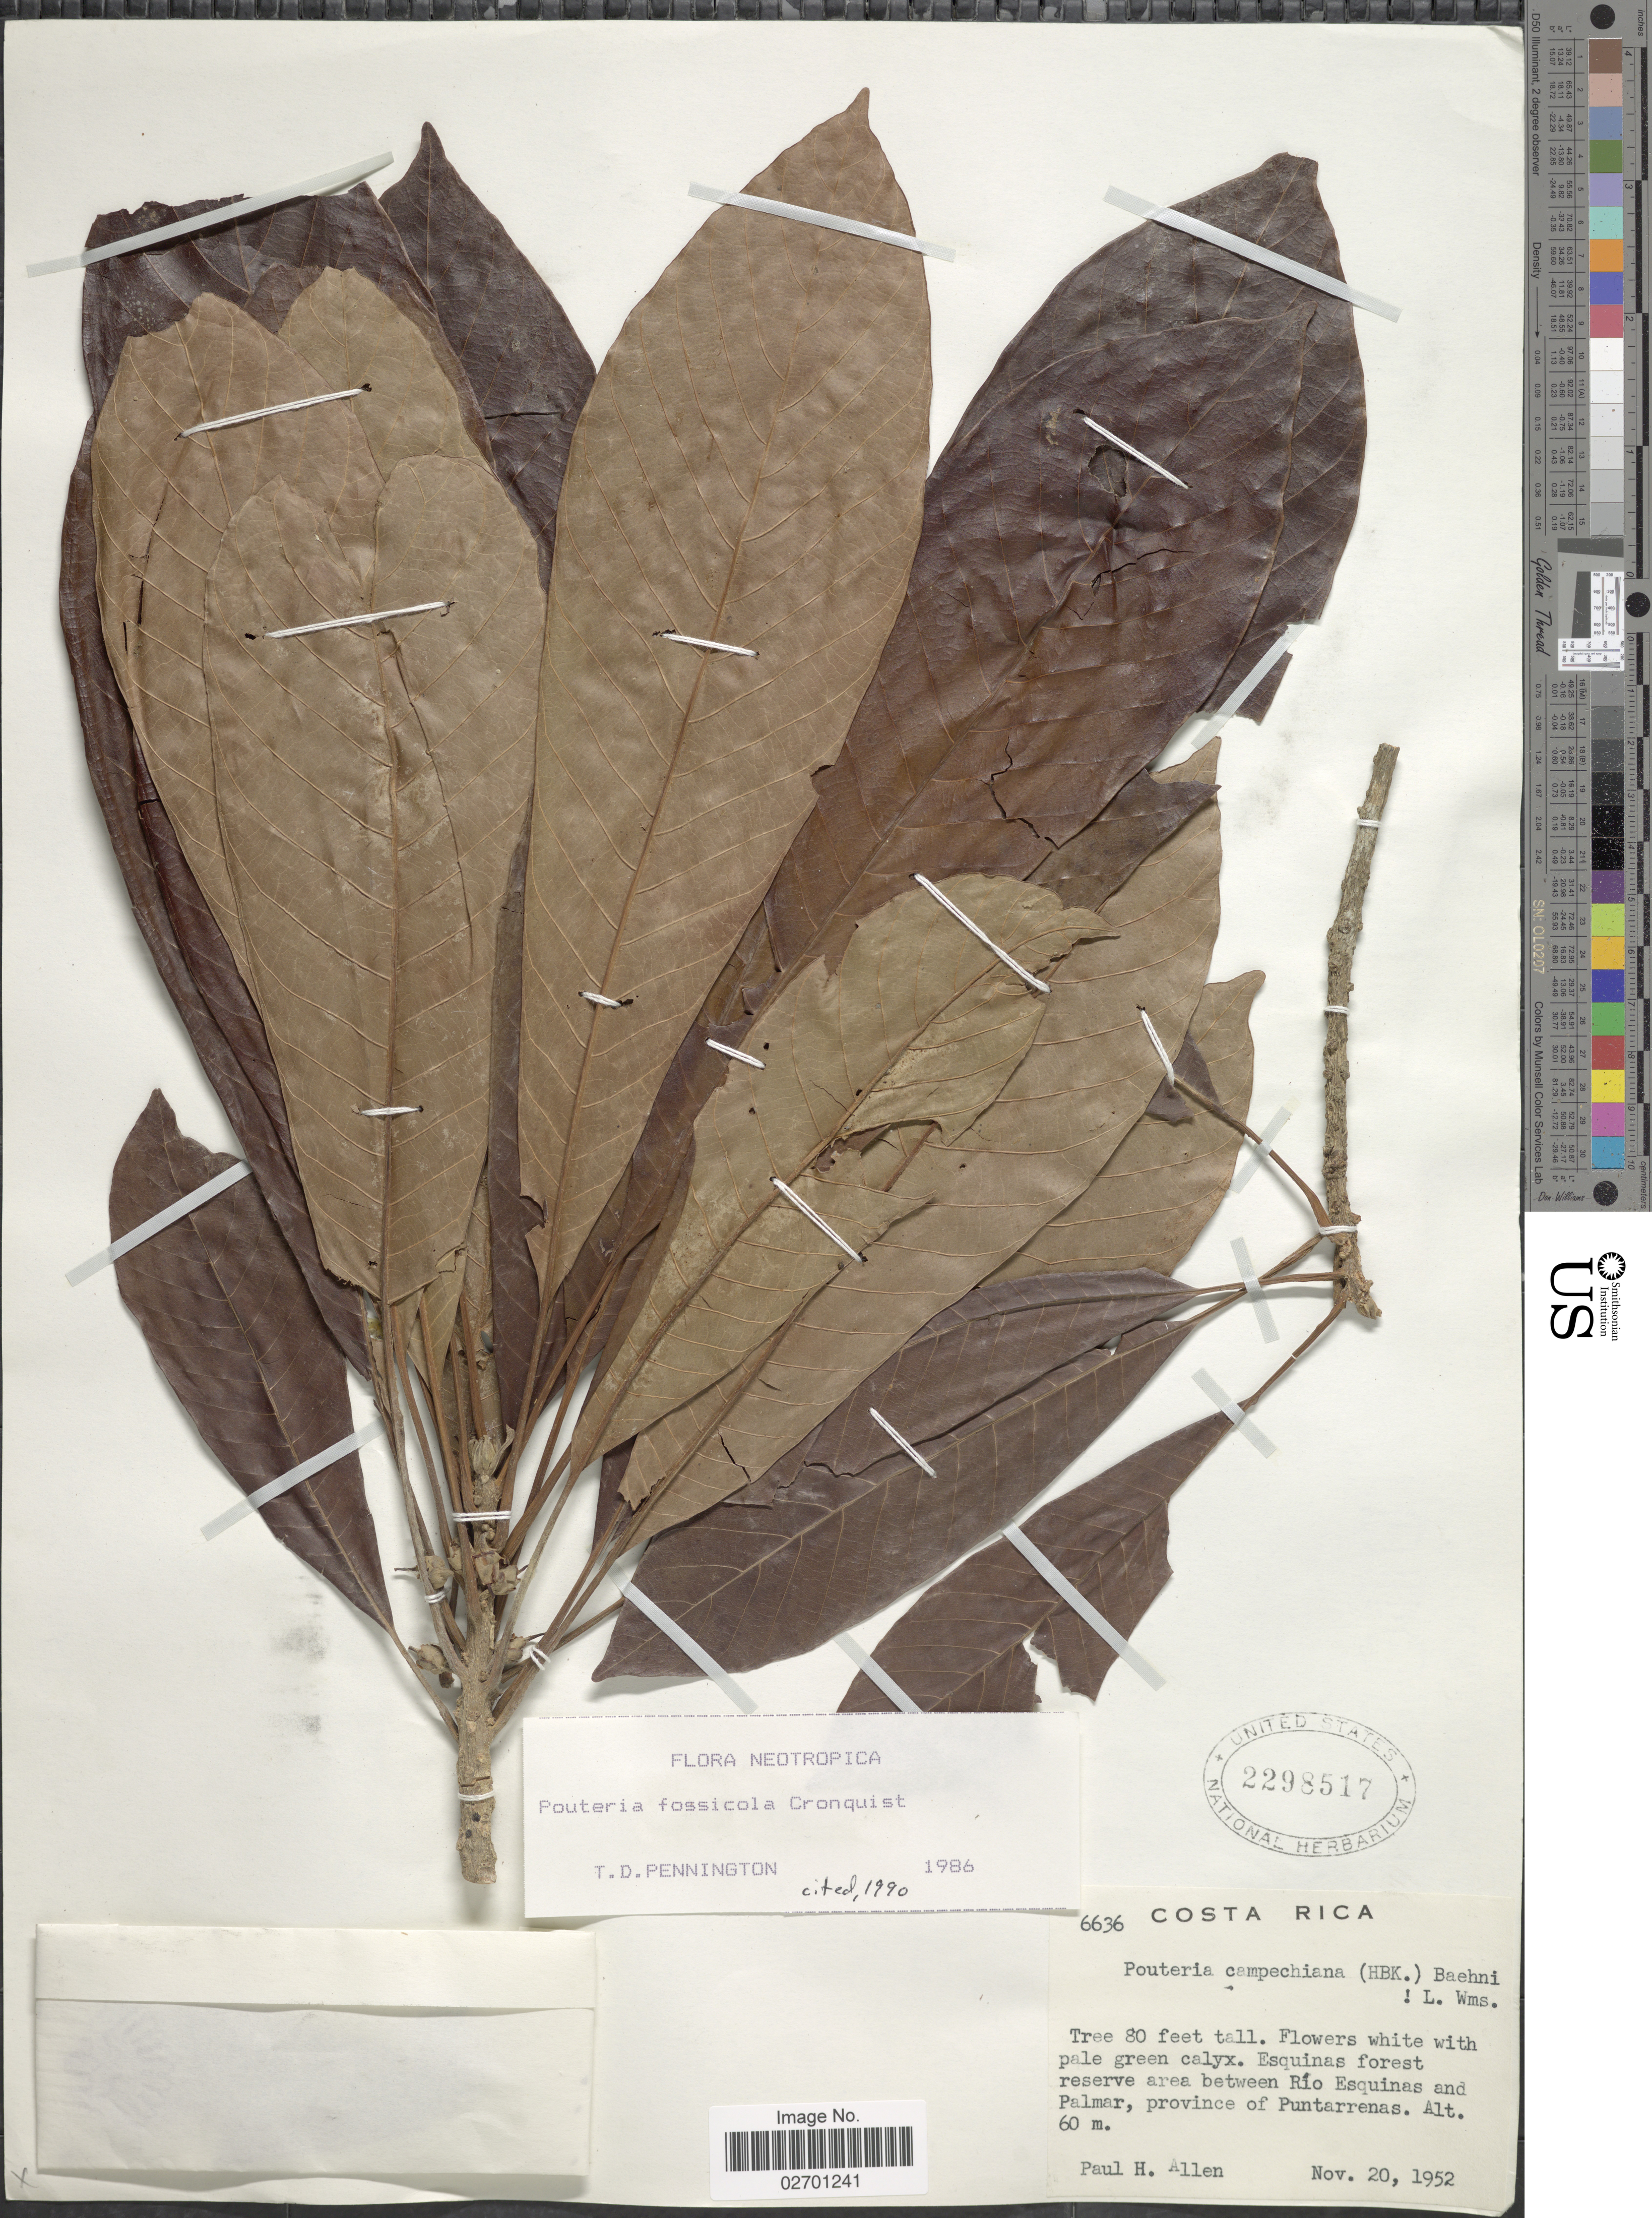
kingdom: Plantae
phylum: Tracheophyta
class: Magnoliopsida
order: Ericales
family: Sapotaceae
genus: Pouteria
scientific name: Pouteria fossicola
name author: Cronq.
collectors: P. H. Allen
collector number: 6636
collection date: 1952-11-20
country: Costa Rica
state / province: Puntarenas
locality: Esquinas forest reserve area between Rio Esquinas and Palmar.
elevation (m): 60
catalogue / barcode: US 2298517